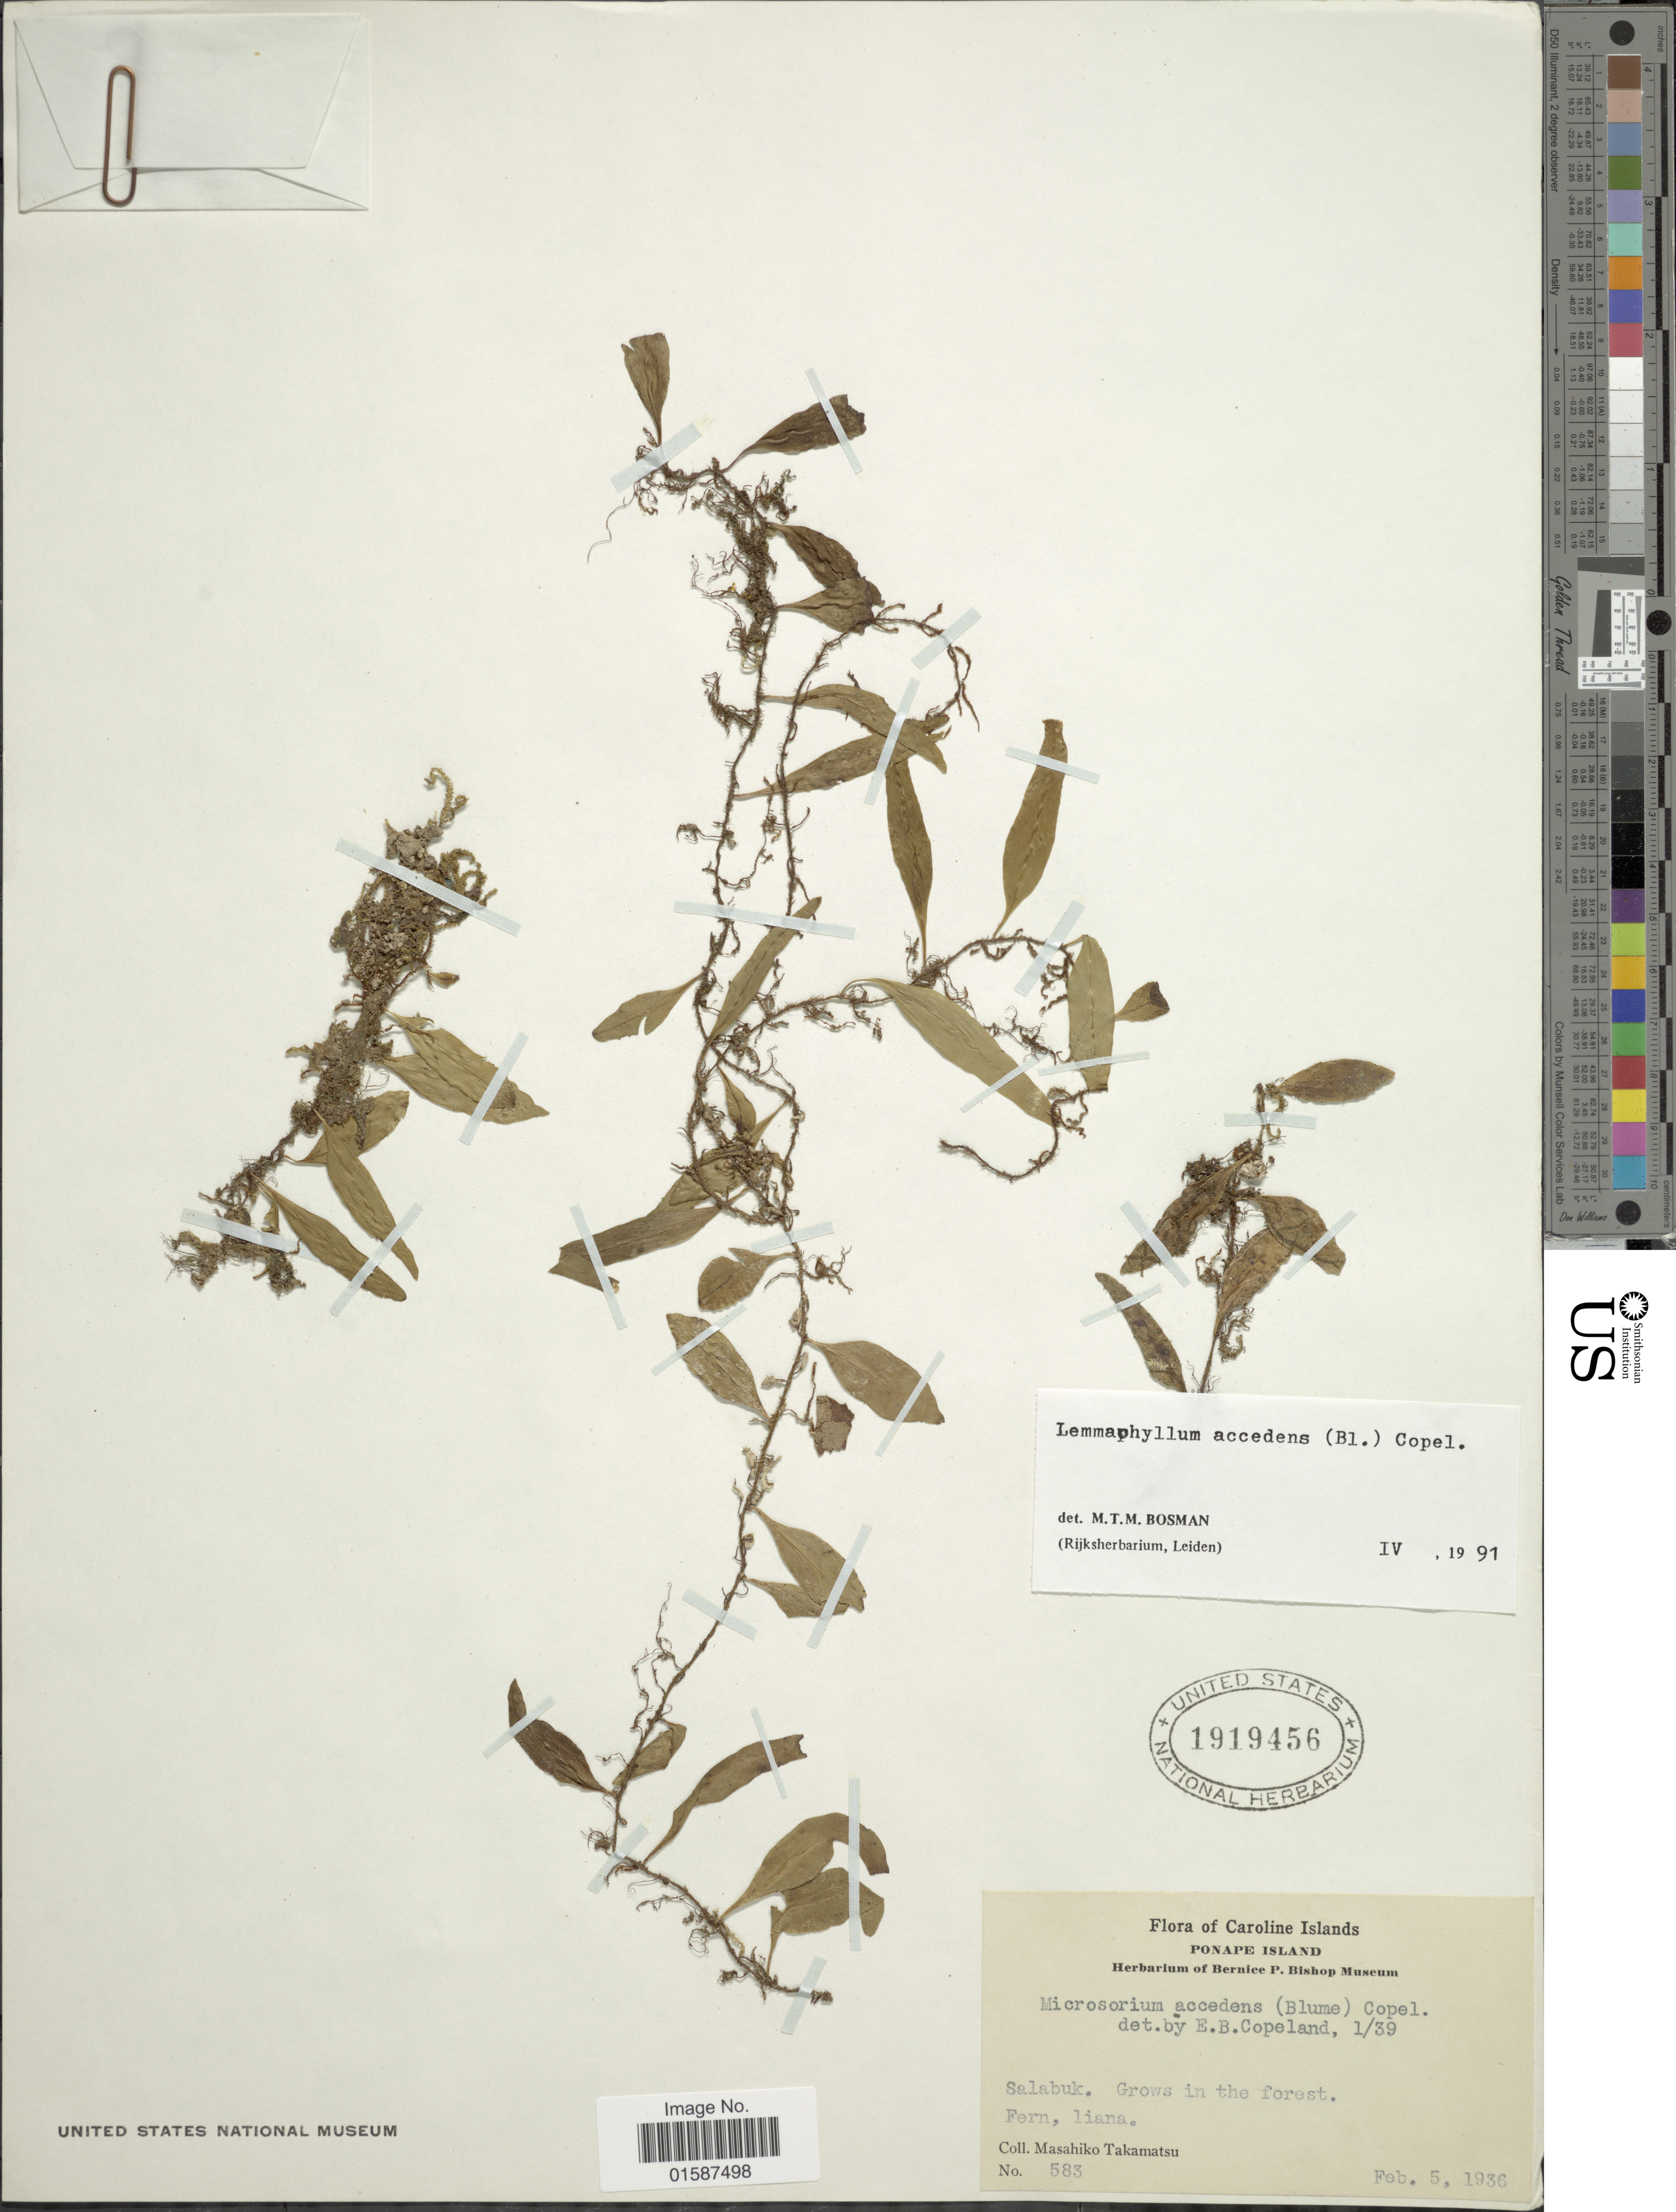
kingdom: Plantae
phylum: Tracheophyta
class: Polypodiopsida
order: Polypodiales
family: Polypodiaceae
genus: Lemmaphyllum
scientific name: Lemmaphyllum accedens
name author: (Blume) Donk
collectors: M. Takamatsu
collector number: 583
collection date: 1936-02-05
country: Micronesia, Federated States of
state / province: Pohnpei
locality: Caroline Islands, Ponape Island, Salabuk, grows in the forest, fern, liana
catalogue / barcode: US 1919456